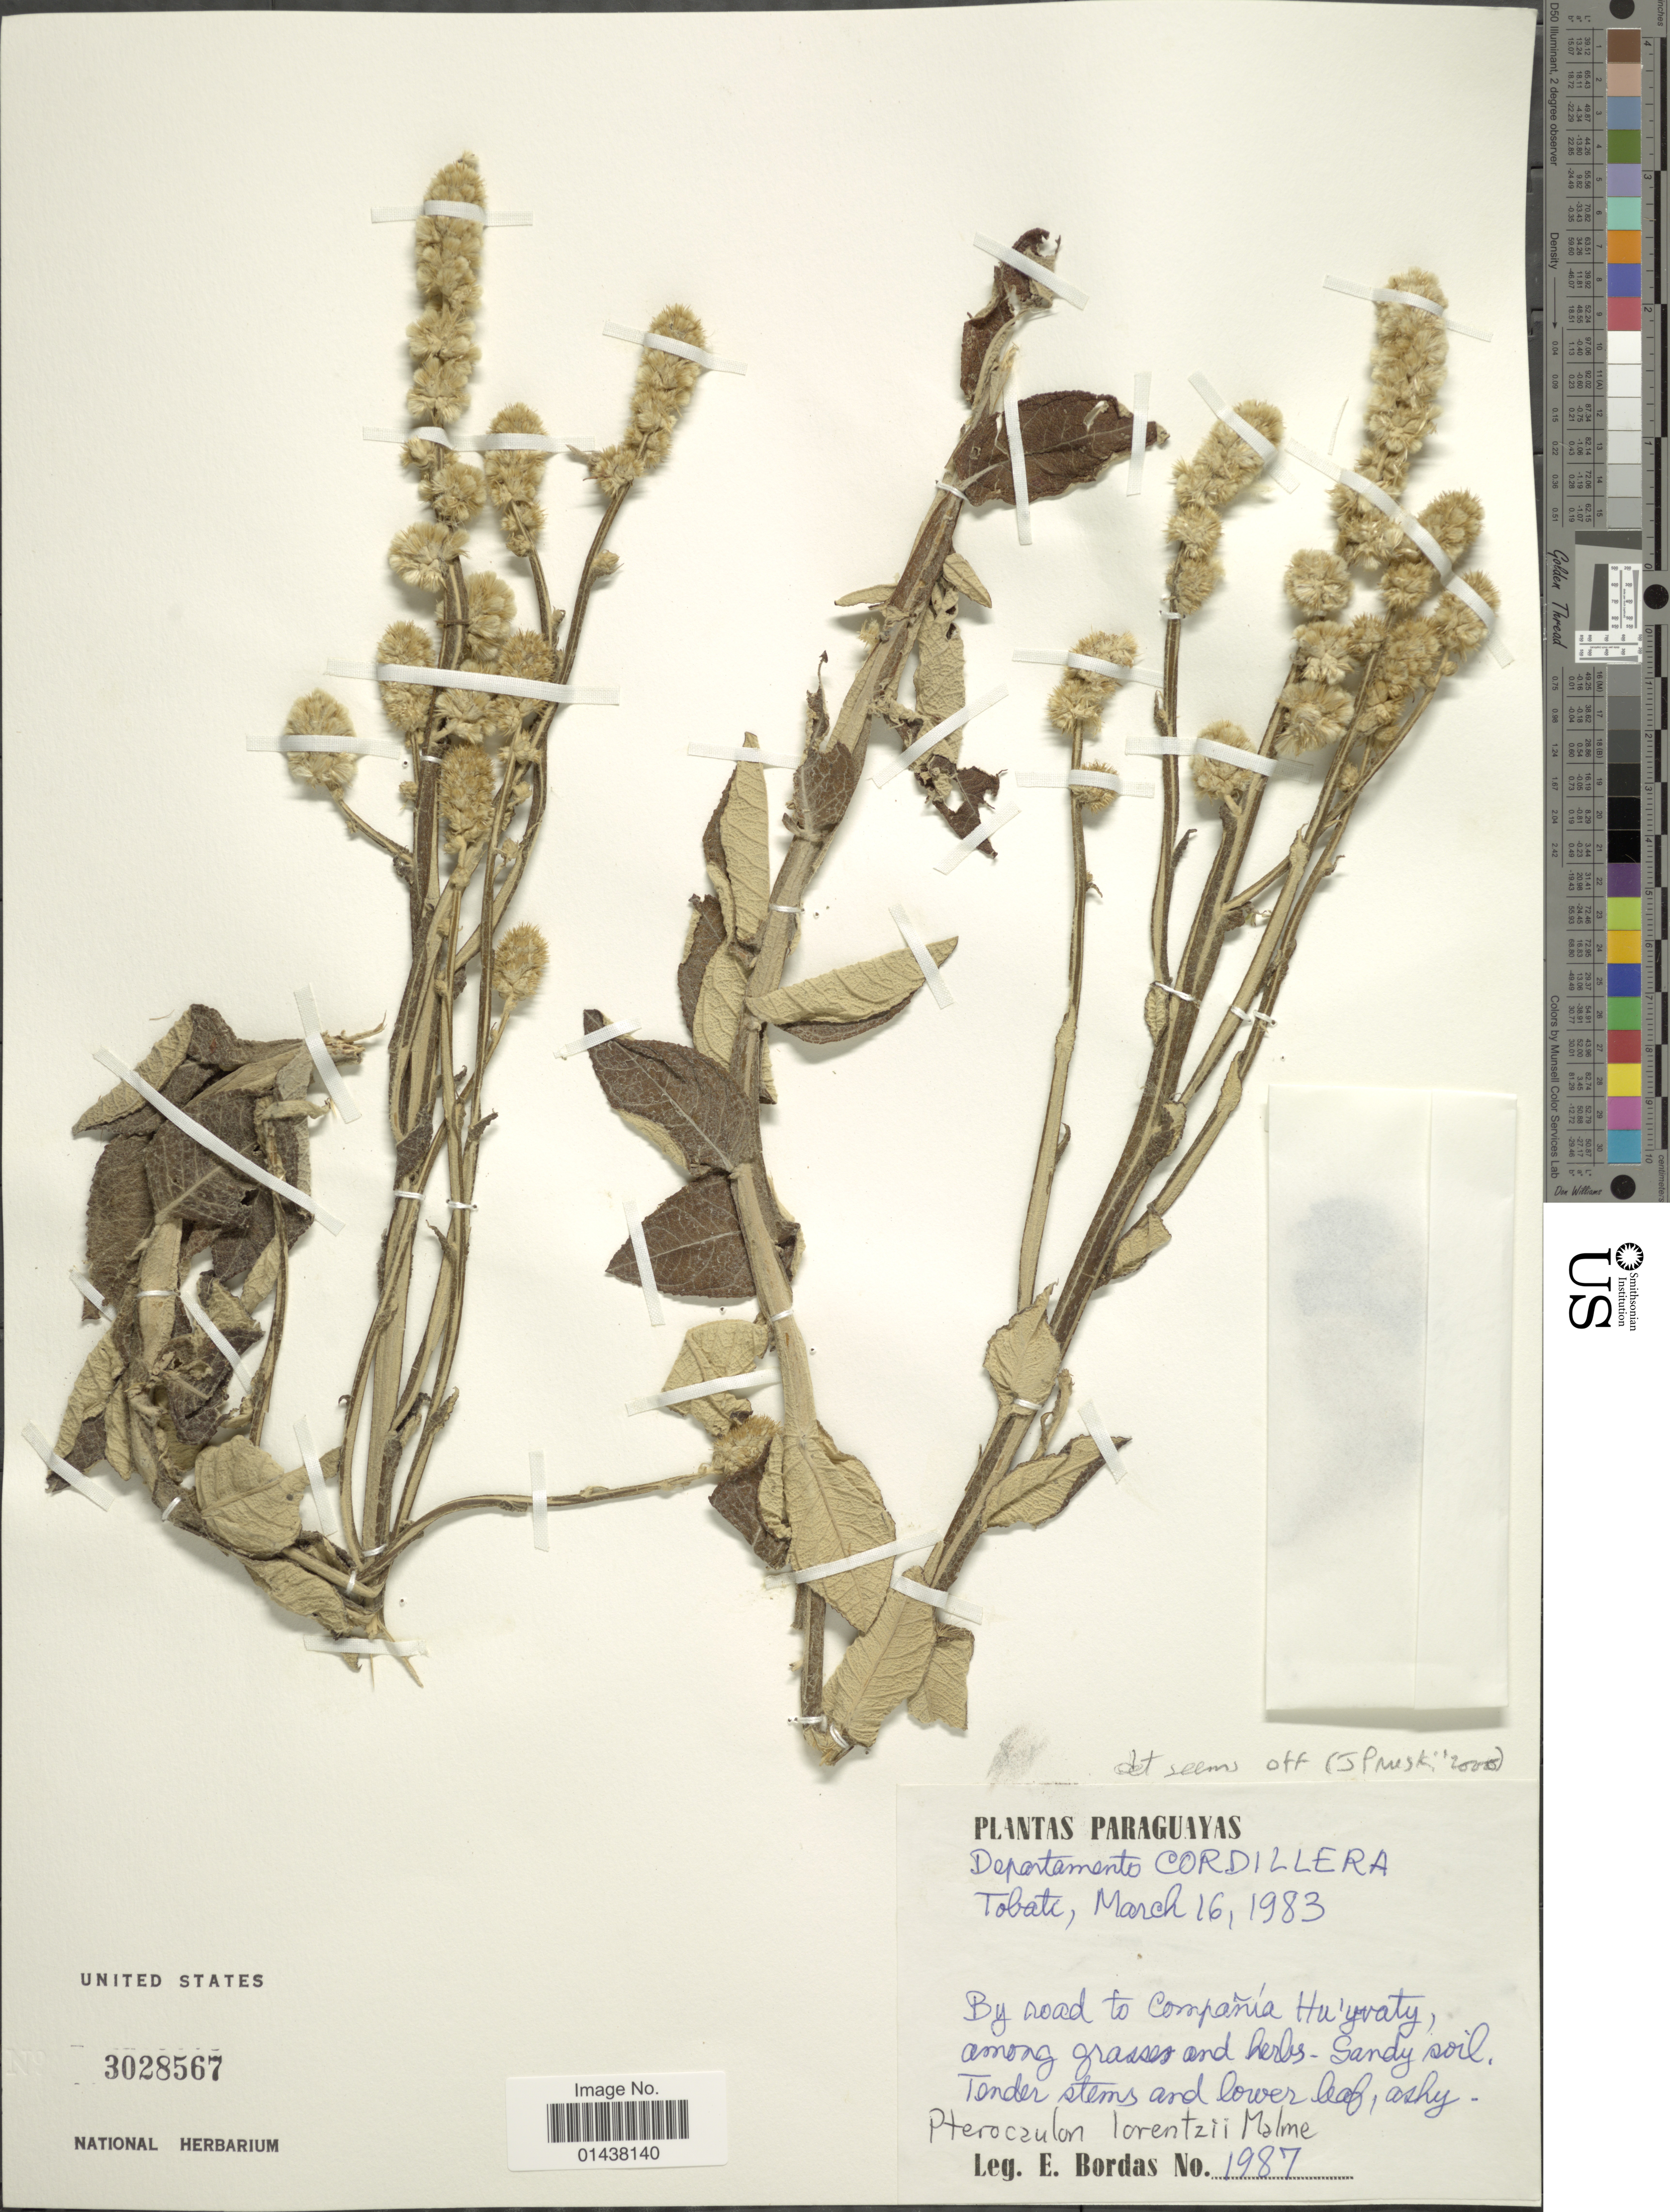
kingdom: Plantae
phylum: Tracheophyta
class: Magnoliopsida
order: Asterales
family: Asteraceae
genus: Pterocaulon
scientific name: Pterocaulon lorentzii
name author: Malme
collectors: E. Bordas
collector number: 1987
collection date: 1983-03-16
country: Paraguay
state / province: Cordillera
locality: Tobati, By road to Compania Hu'yvaty.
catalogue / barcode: US 3028567